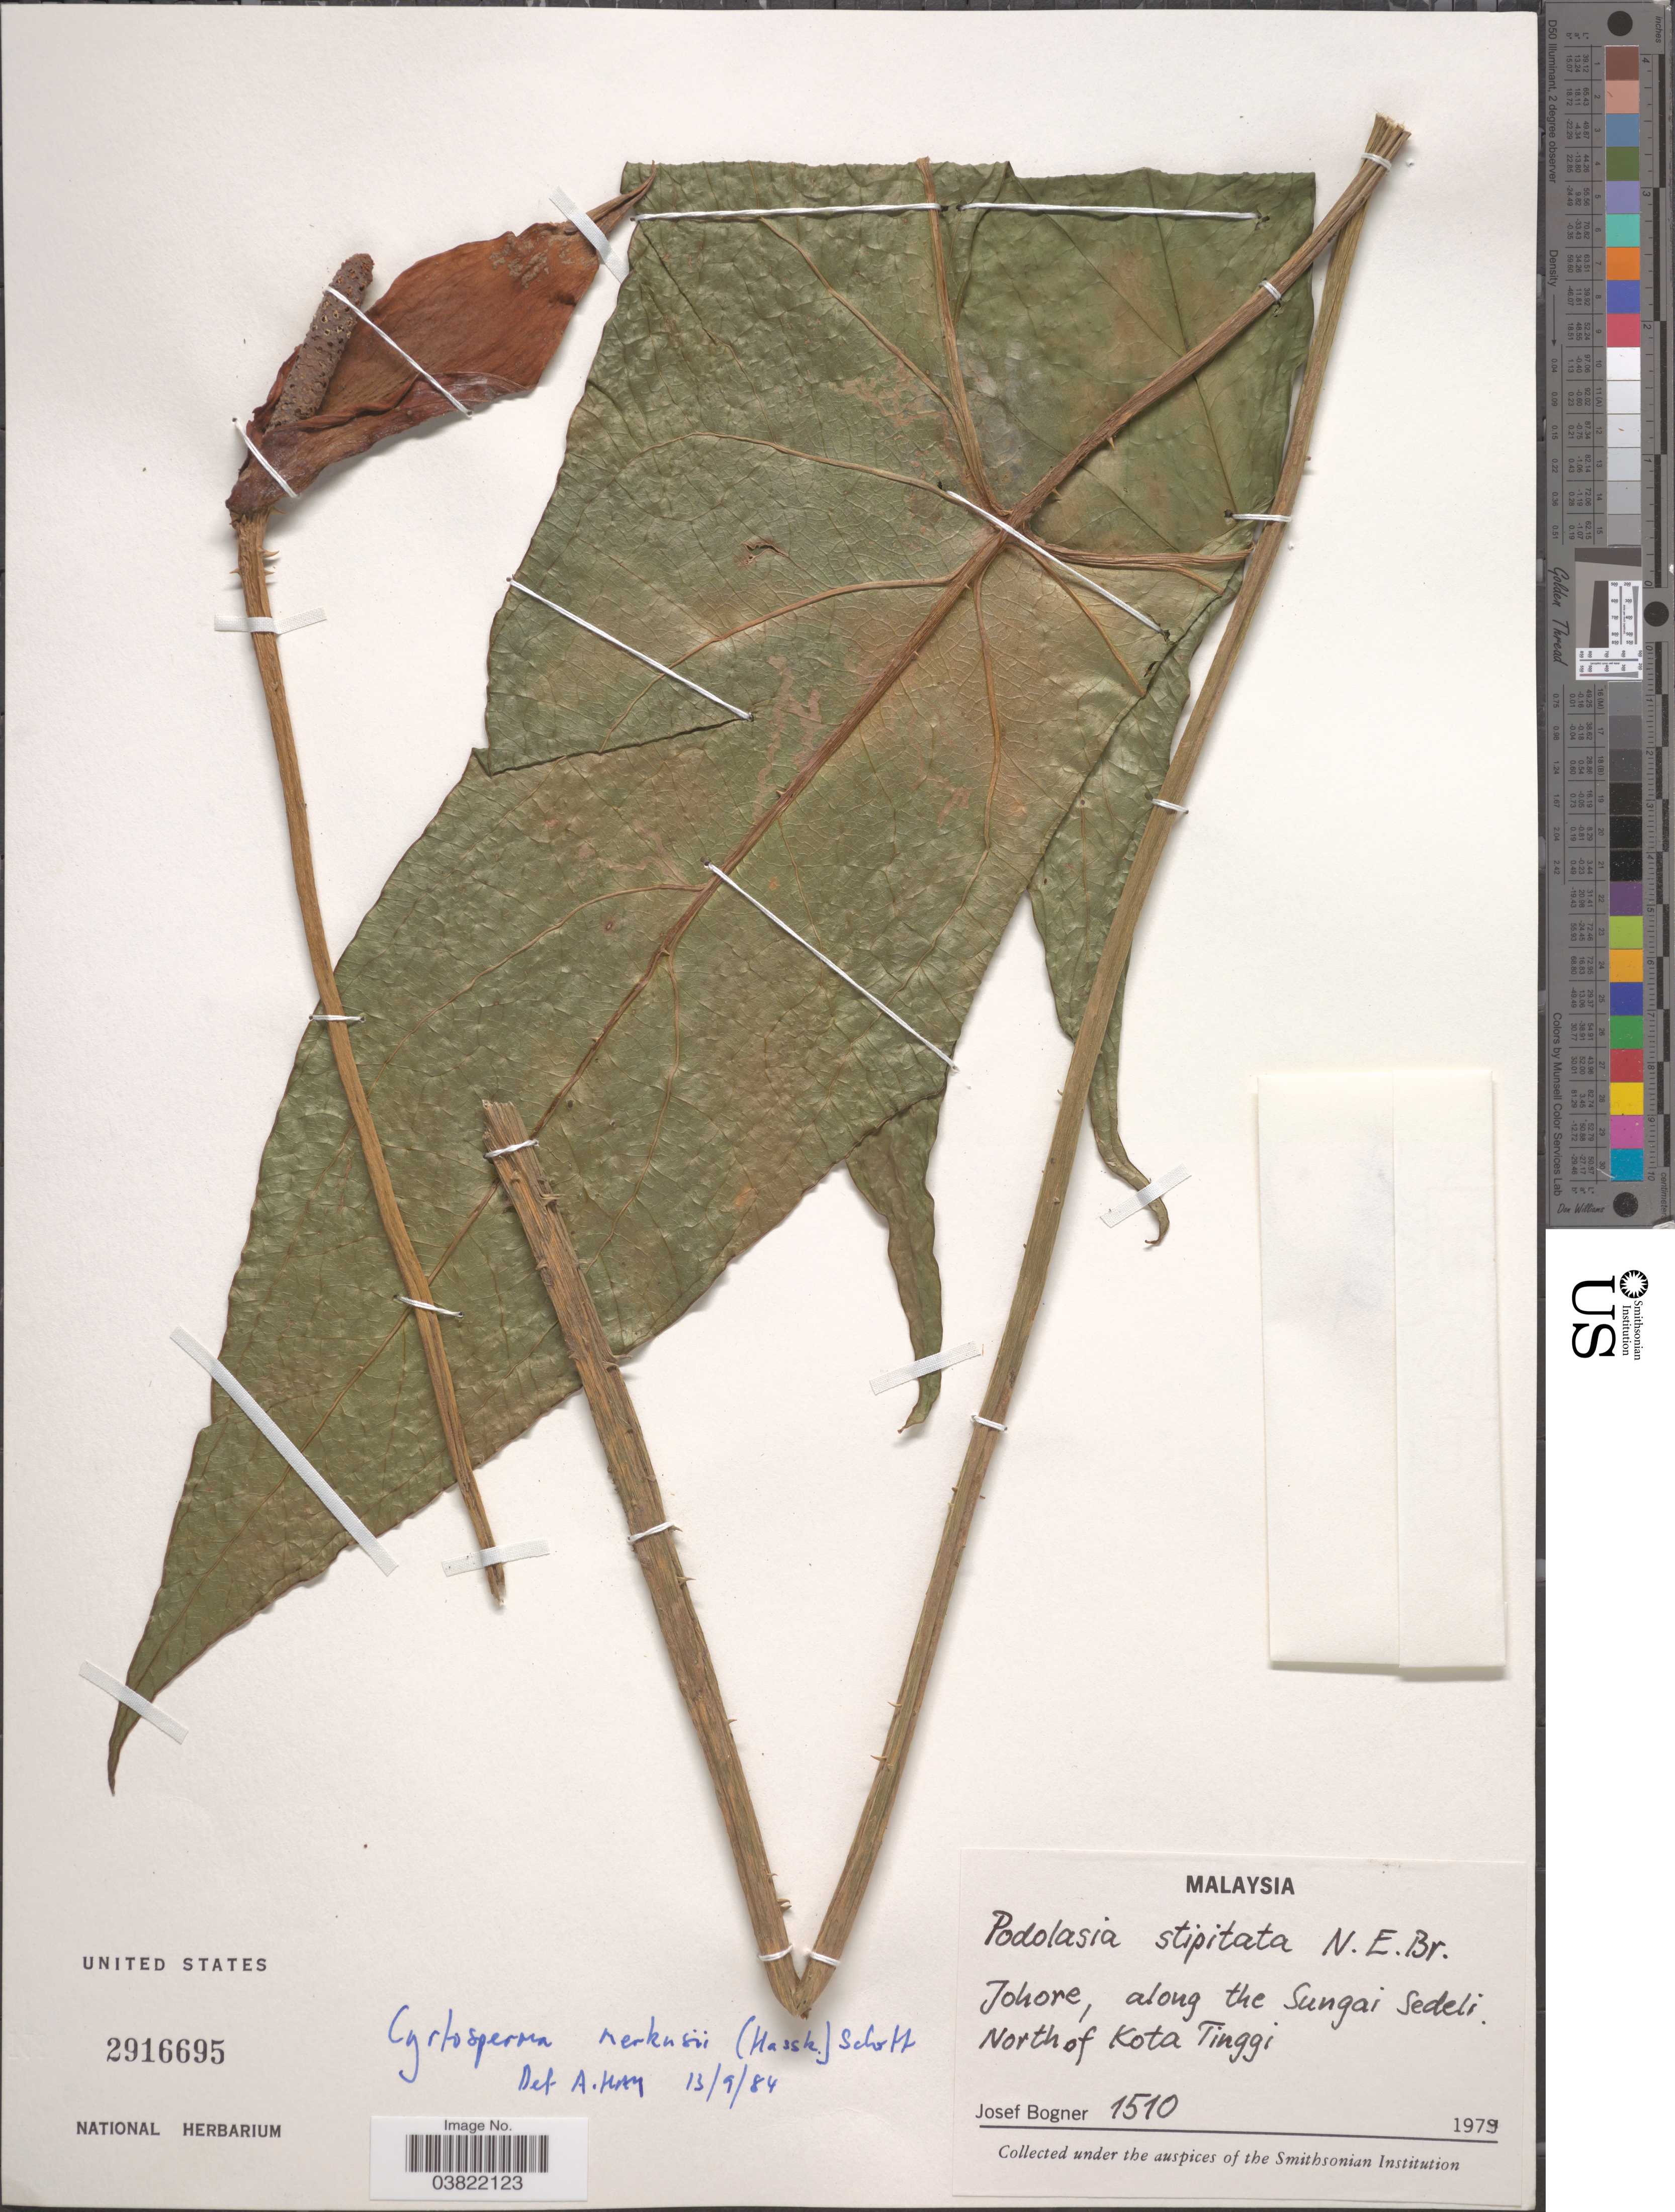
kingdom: Plantae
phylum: Tracheophyta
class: Liliopsida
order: Alismatales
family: Araceae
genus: Cyrtosperma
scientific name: Cyrtosperma merkusii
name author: (Hassk.) Schott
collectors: J. Bogner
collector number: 1510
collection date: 1979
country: Malaysia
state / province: Johor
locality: Johore, along the Sungai Sedeli. North of Kota Tinggi.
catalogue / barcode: US 2916695